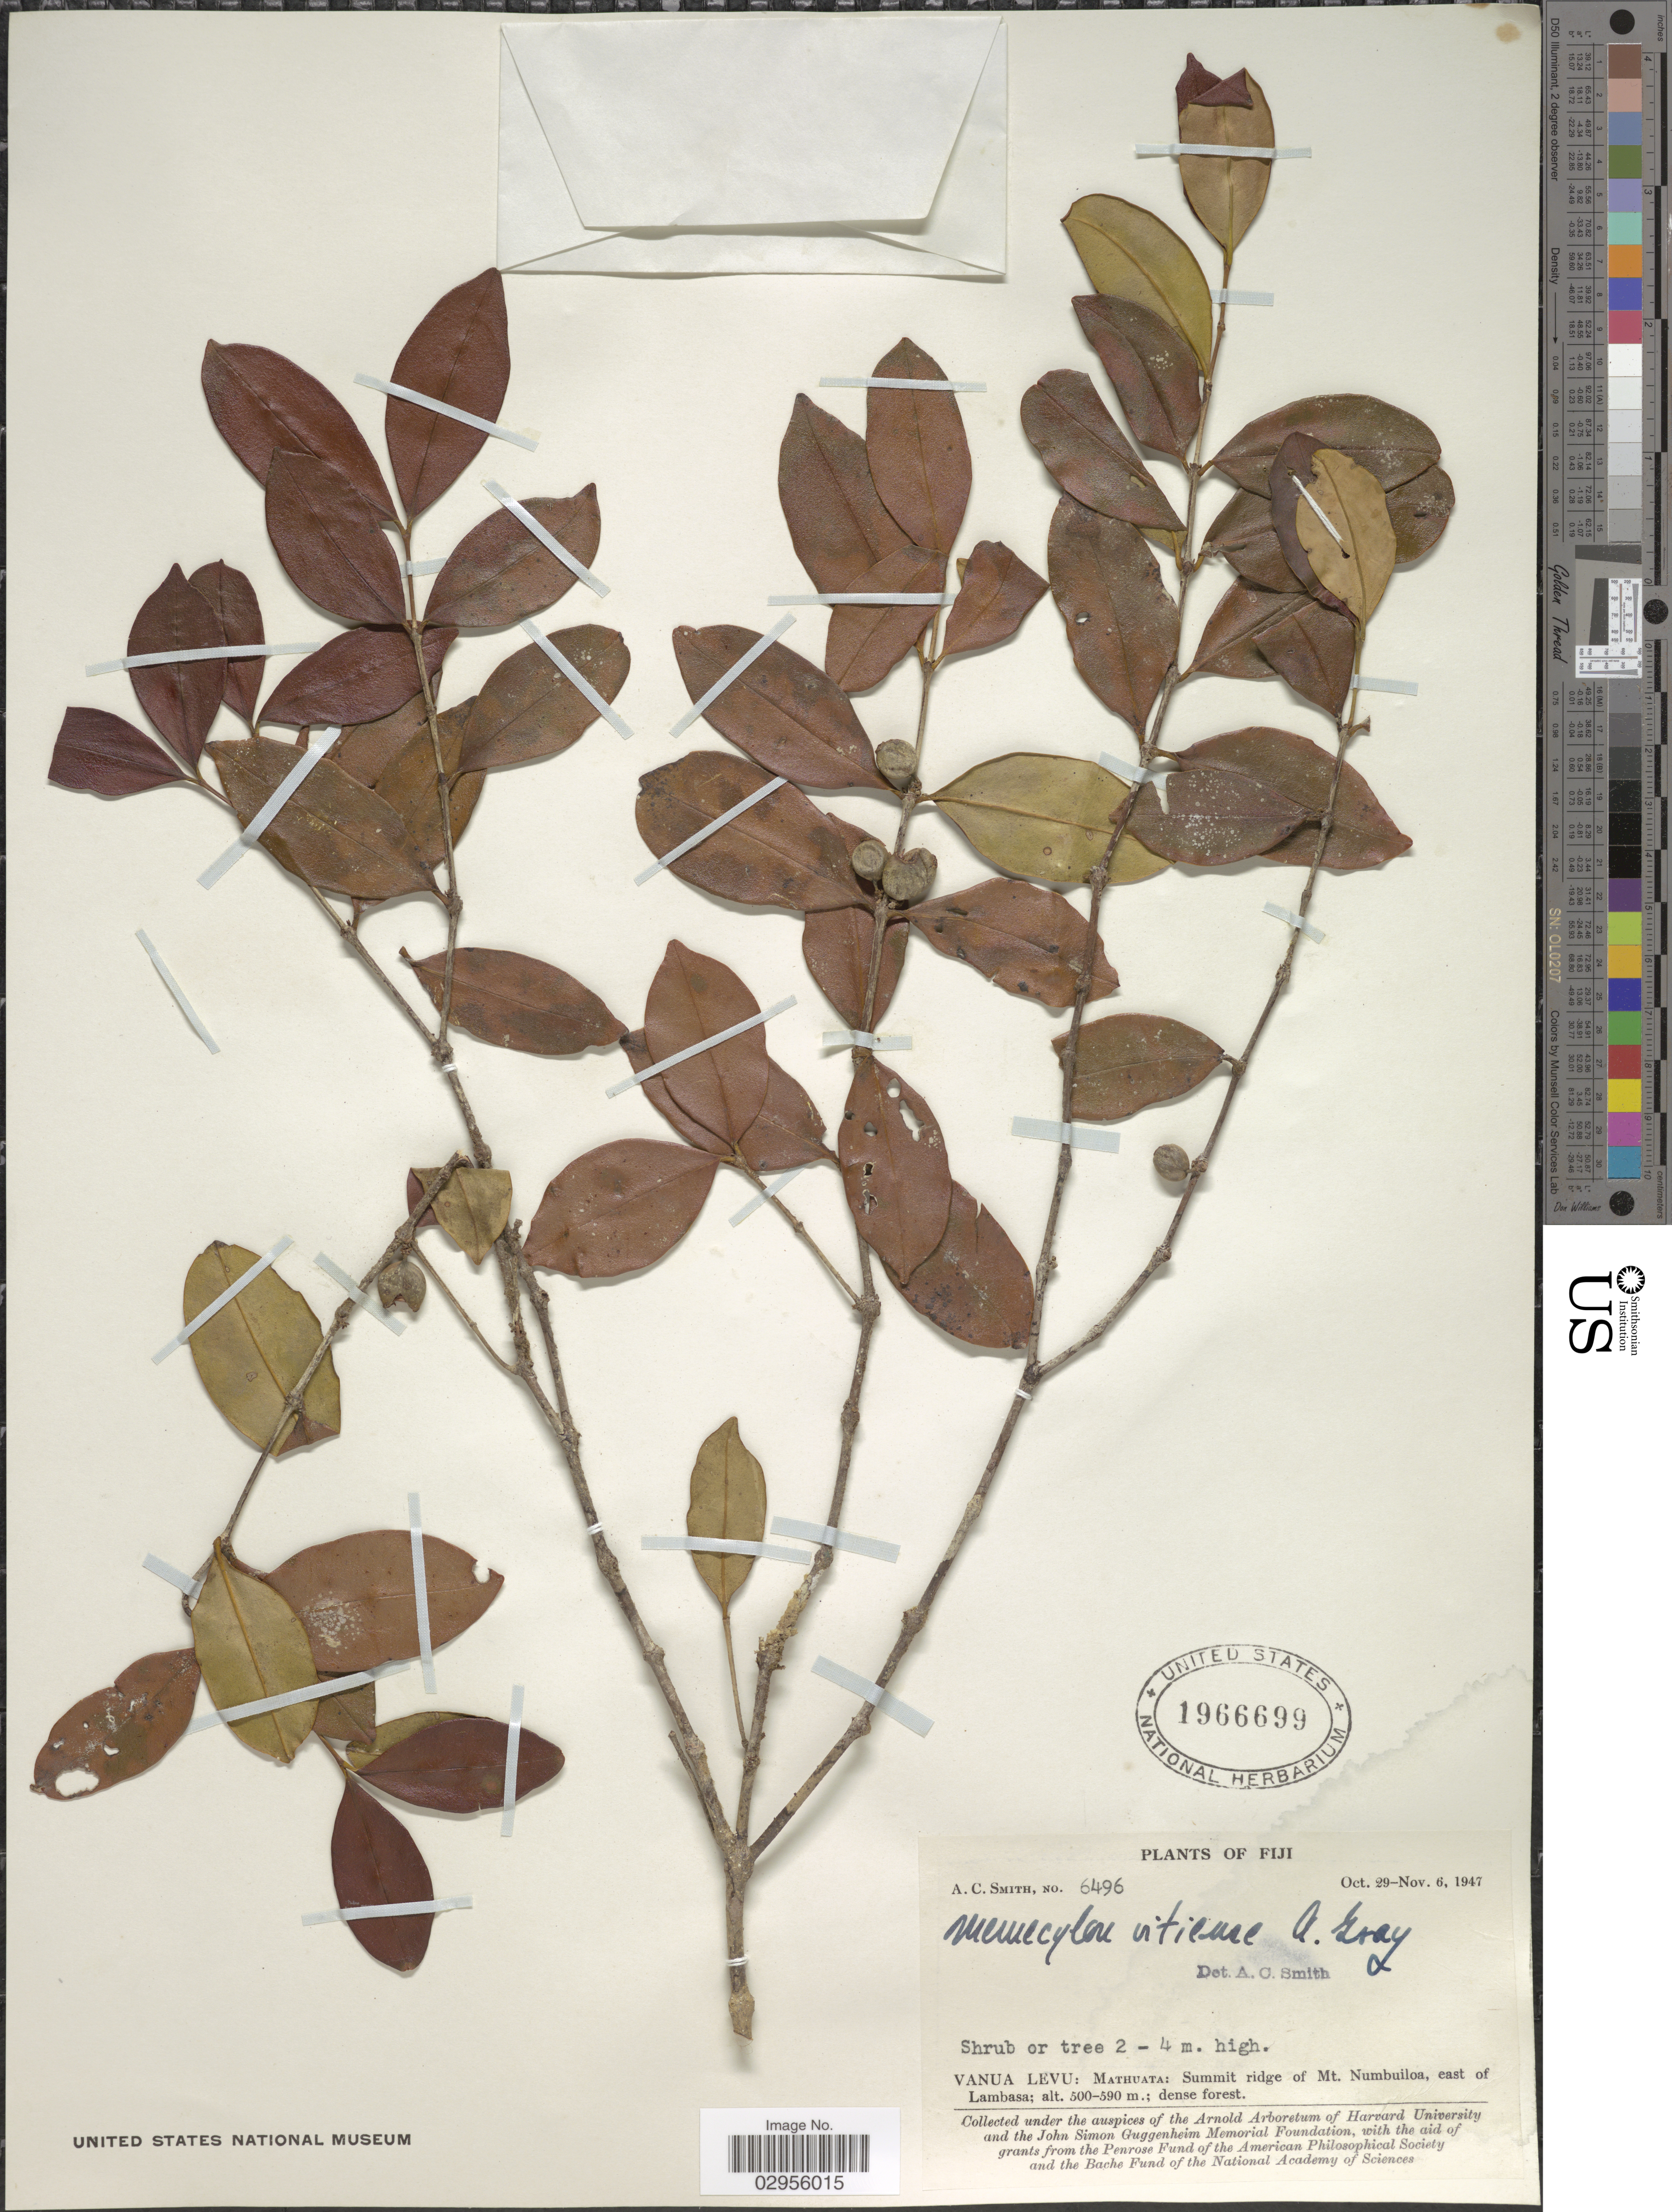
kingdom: Plantae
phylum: Tracheophyta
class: Magnoliopsida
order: Myrtales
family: Melastomataceae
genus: Memecylon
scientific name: Memecylon vitiense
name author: A. Gray in Wilkes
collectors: A. C. Smith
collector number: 6496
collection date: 1947-10-29/1947-11-06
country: Fiji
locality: Vanua Levu: Mathuata: Summit ridge of Mt. Numbuiloa, east of Lambasa.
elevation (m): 500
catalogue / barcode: US 1966699